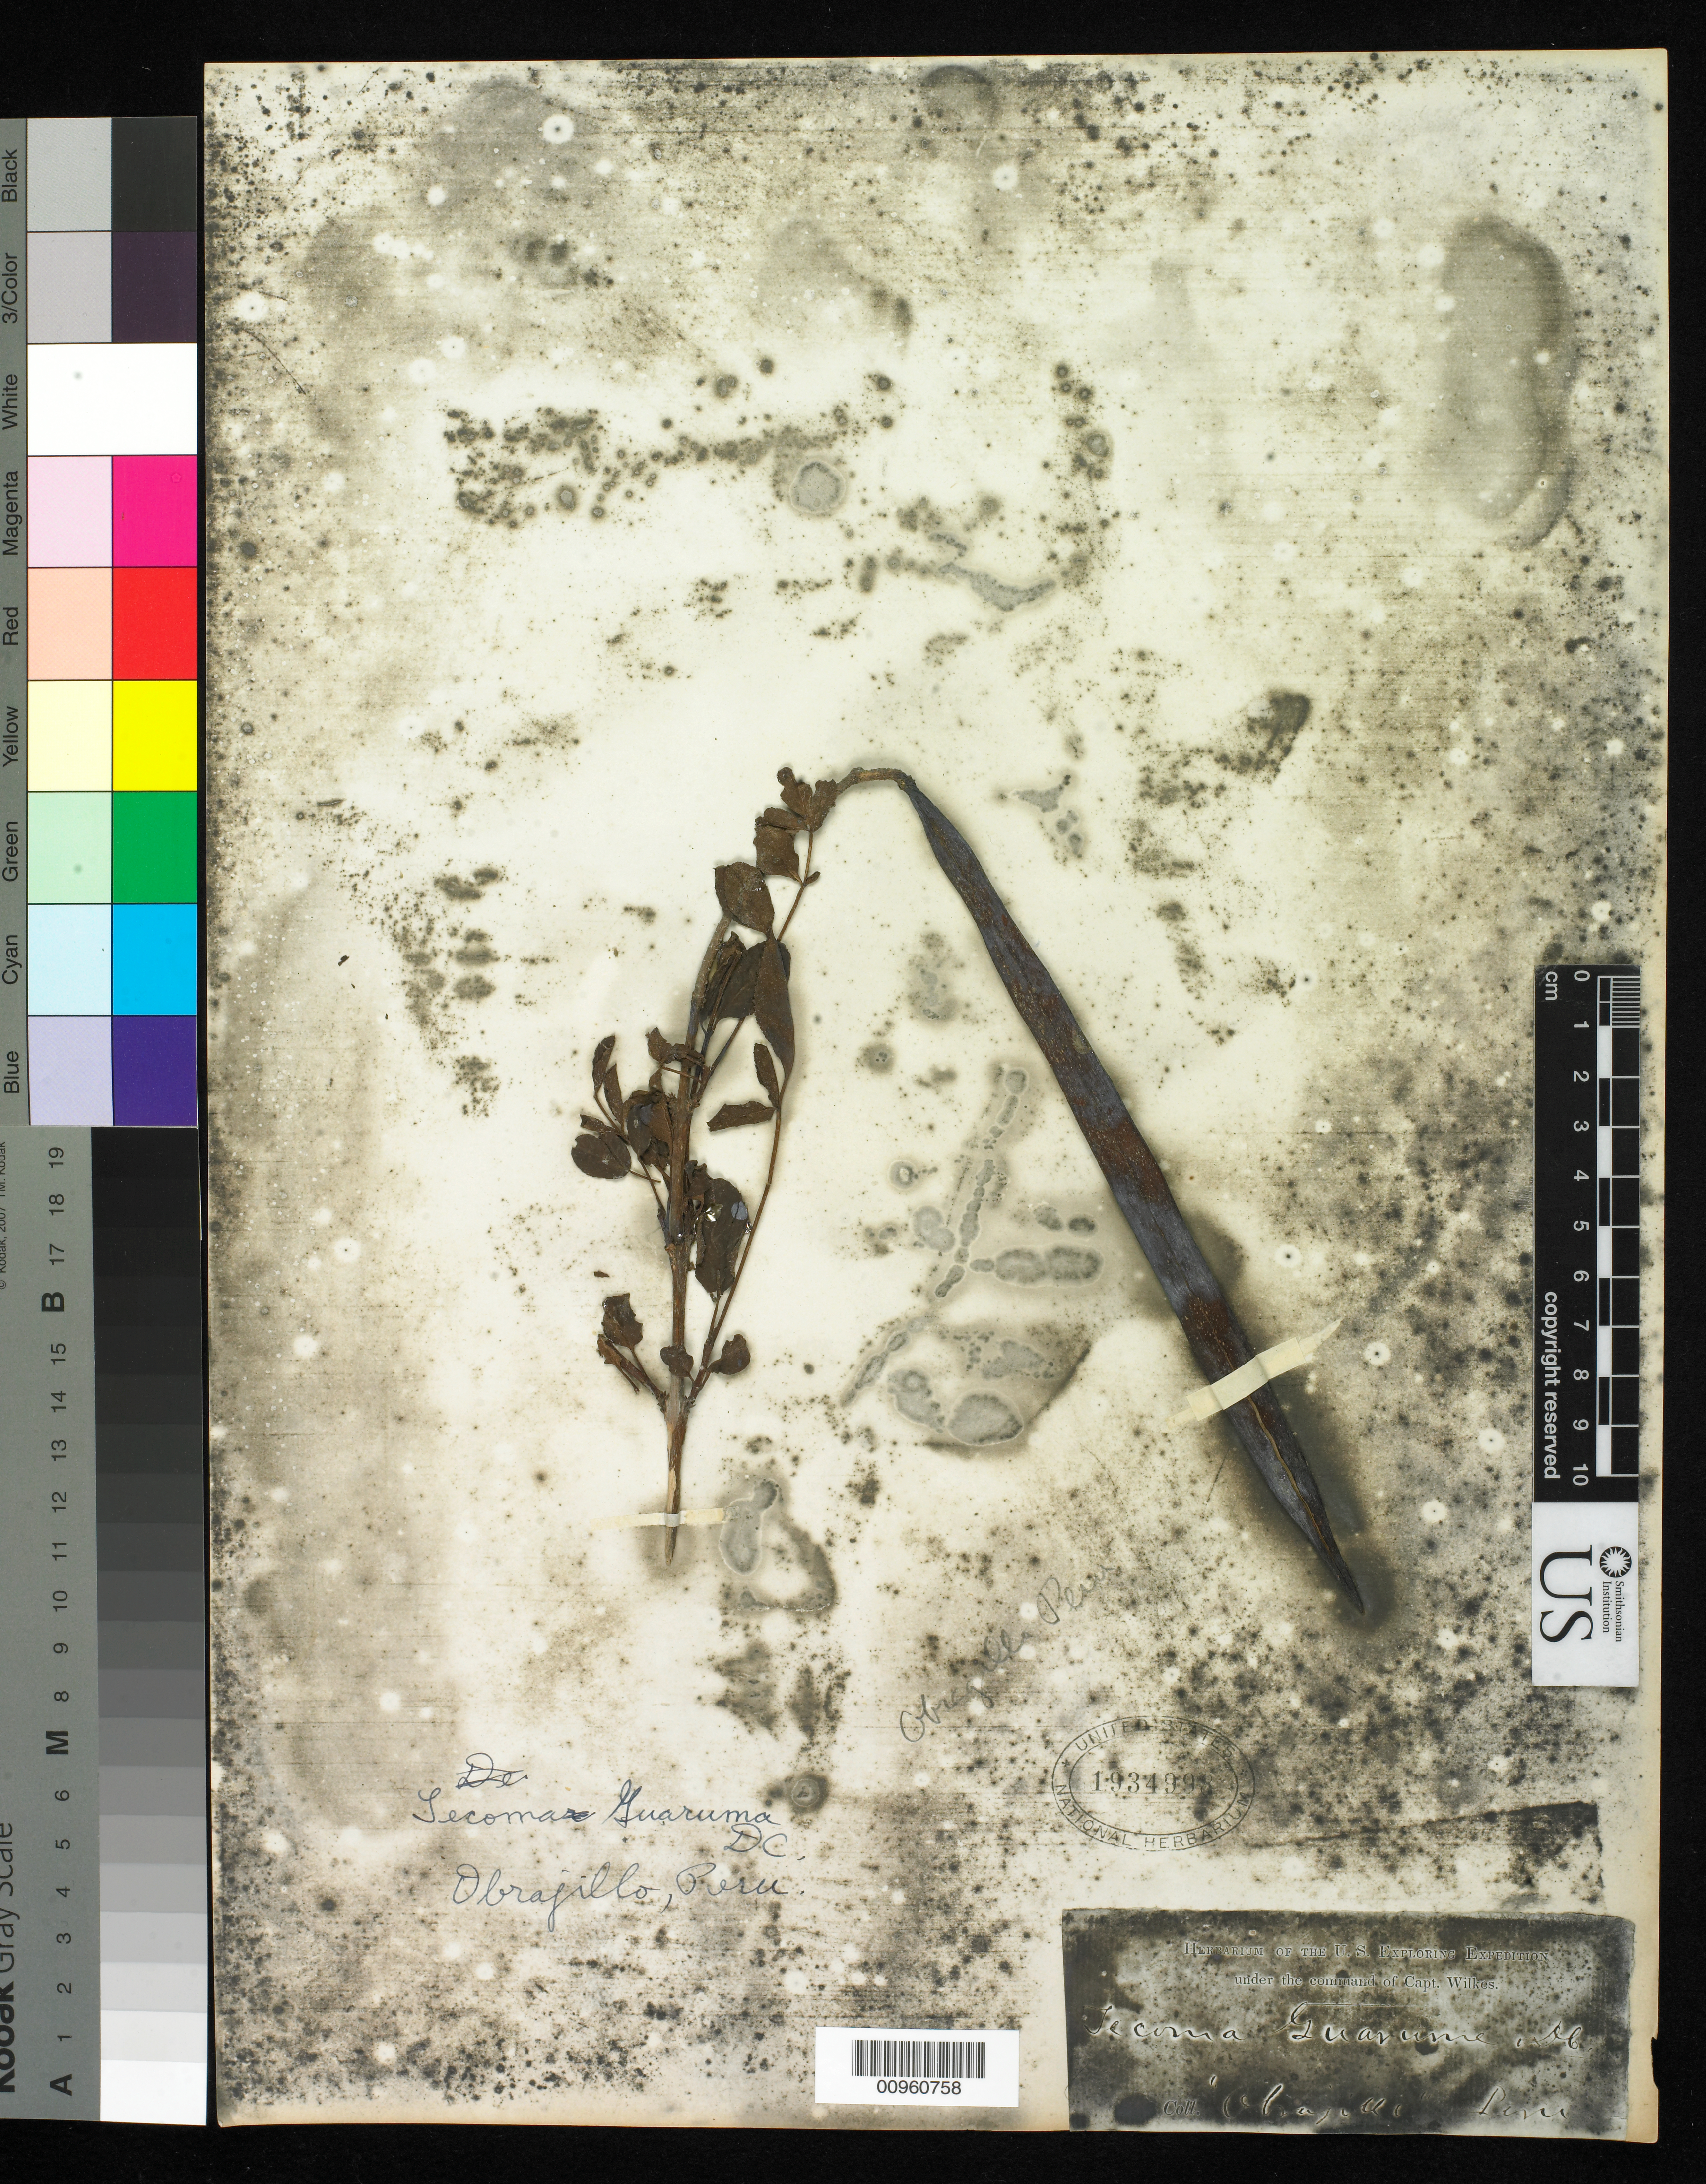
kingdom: Plantae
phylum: Tracheophyta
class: Magnoliopsida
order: Lamiales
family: Bignoniaceae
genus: Tecoma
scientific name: Tecoma fulva subsp. guarume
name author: (DC.) J.R.I. Wood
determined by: Strong, M. T., (US), Smithsonian Institution - National Museum of Natural History (UNITED STATES)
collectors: Wilkes Explor. Exped.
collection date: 1838/1842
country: Peru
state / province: Lima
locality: Obrajillo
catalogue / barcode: US 1934998